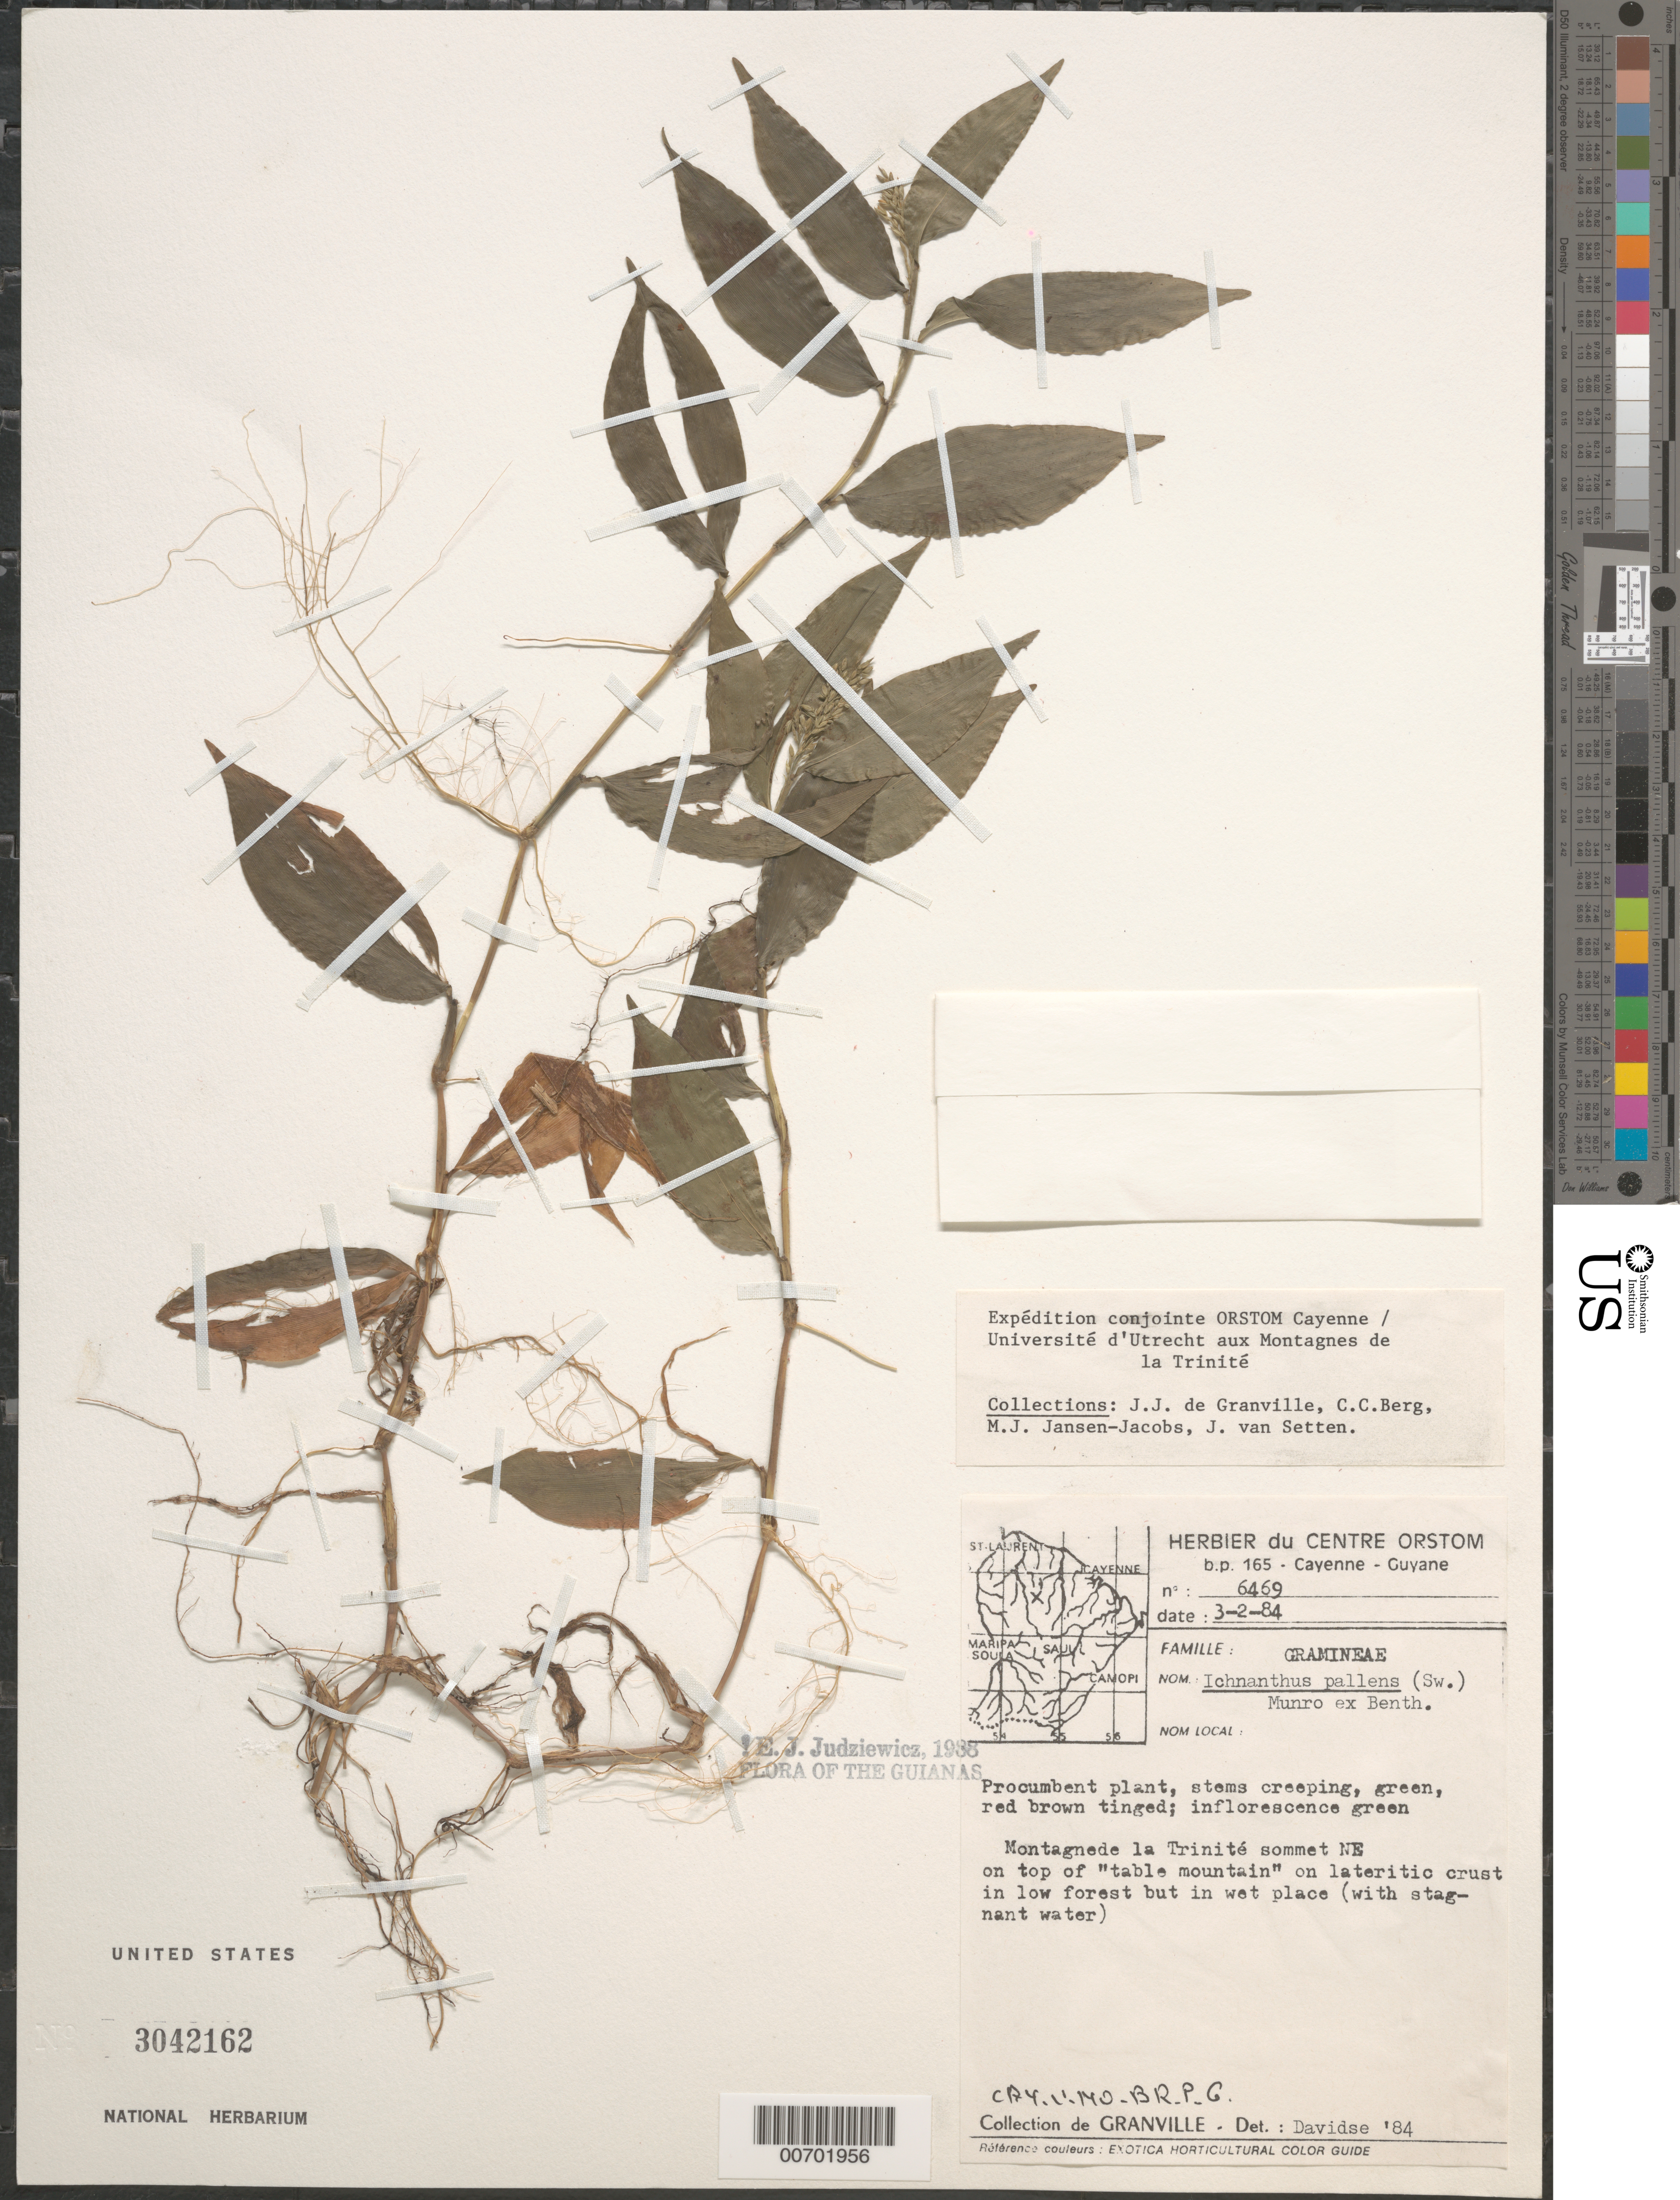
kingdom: Plantae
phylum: Tracheophyta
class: Liliopsida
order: Poales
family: Poaceae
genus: Ichnanthus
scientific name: Ichnanthus pallens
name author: (Sw.) Munro ex Benth.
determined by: Judziewicz, E. J.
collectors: J.-J. de Granville, C. C. Berg, M. J. Jansen-Jacobs & J. van Setten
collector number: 6469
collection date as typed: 3-Feb-84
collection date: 1984-02-03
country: French Guiana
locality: Montagnes de la Trinité, sommet NE, on top of "Table Mountain"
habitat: Low forest on lateritic crust in wet place (stagnant water)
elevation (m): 600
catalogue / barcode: US 3042162